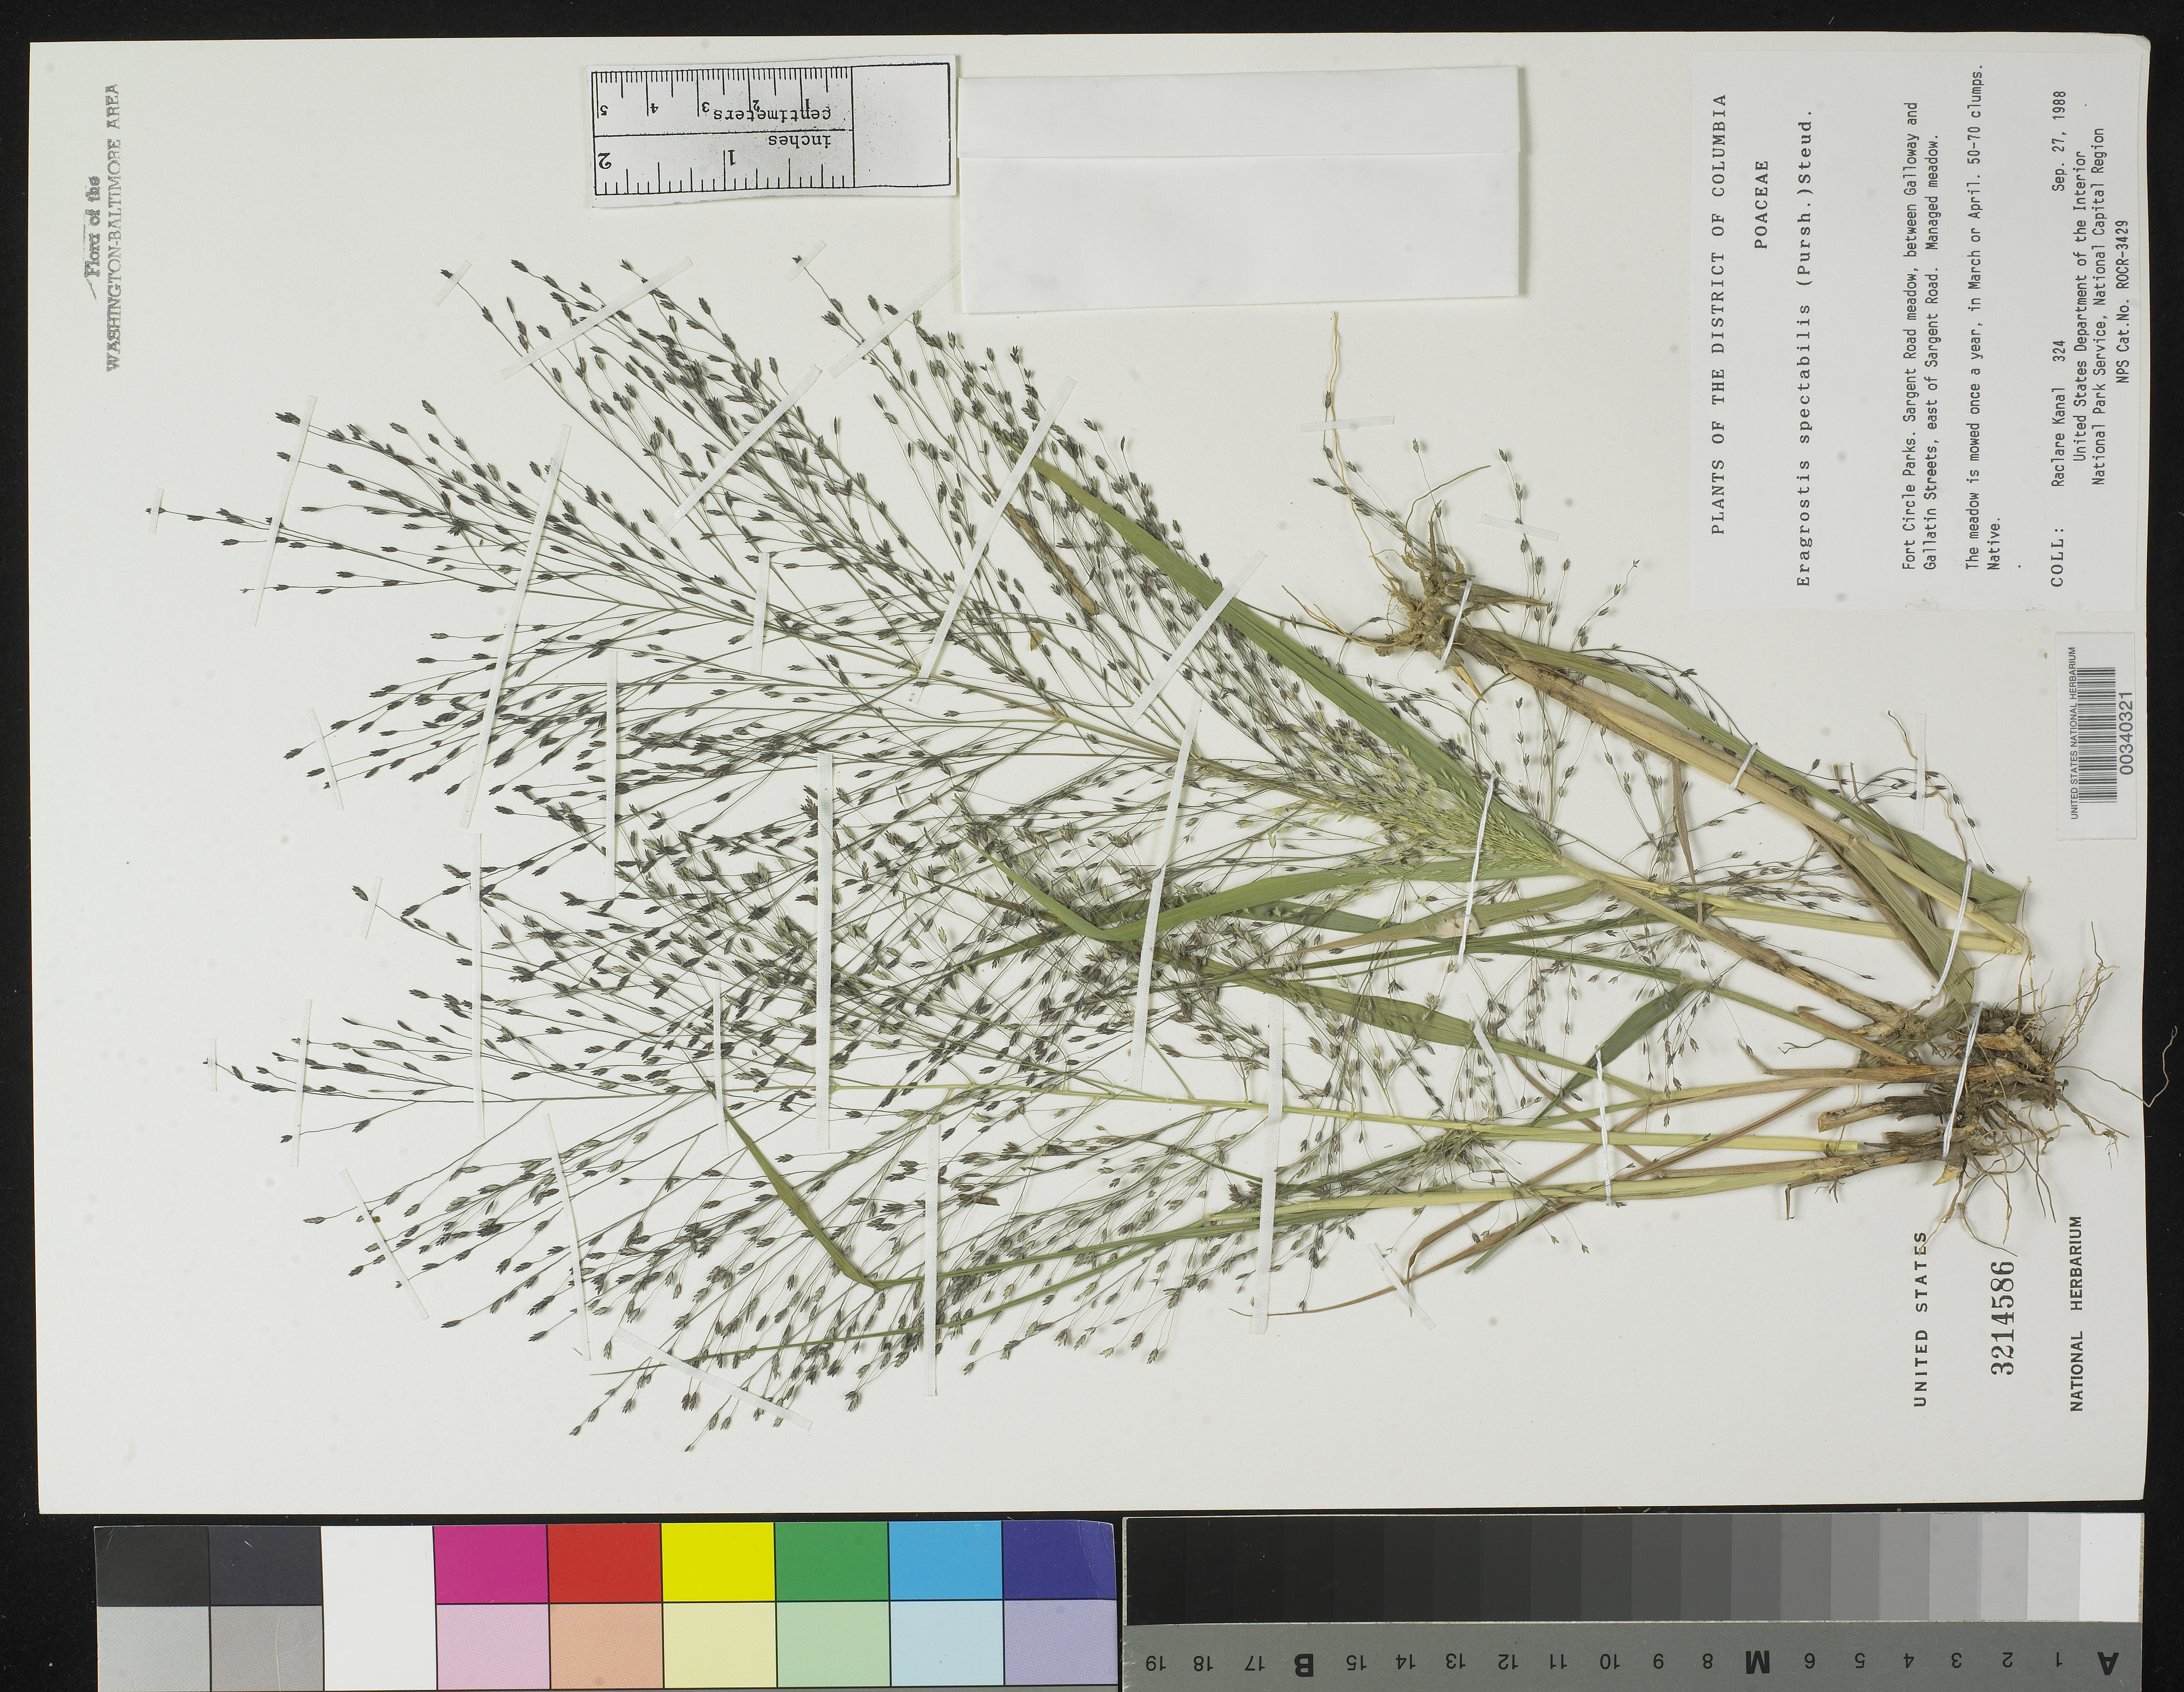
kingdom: Plantae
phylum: Tracheophyta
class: Liliopsida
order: Poales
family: Poaceae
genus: Eragrostis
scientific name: Eragrostis spectabilis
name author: (Pursh) Steud.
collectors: R. Kanal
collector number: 324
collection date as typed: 27 Sep 1988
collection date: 1988-09-27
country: United States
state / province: District of Columbia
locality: Fort Circle Parks. Sargent Road meadow, between Galloway and Gallatin Streets, E Sargent road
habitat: Managed meadow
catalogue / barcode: US 3214586